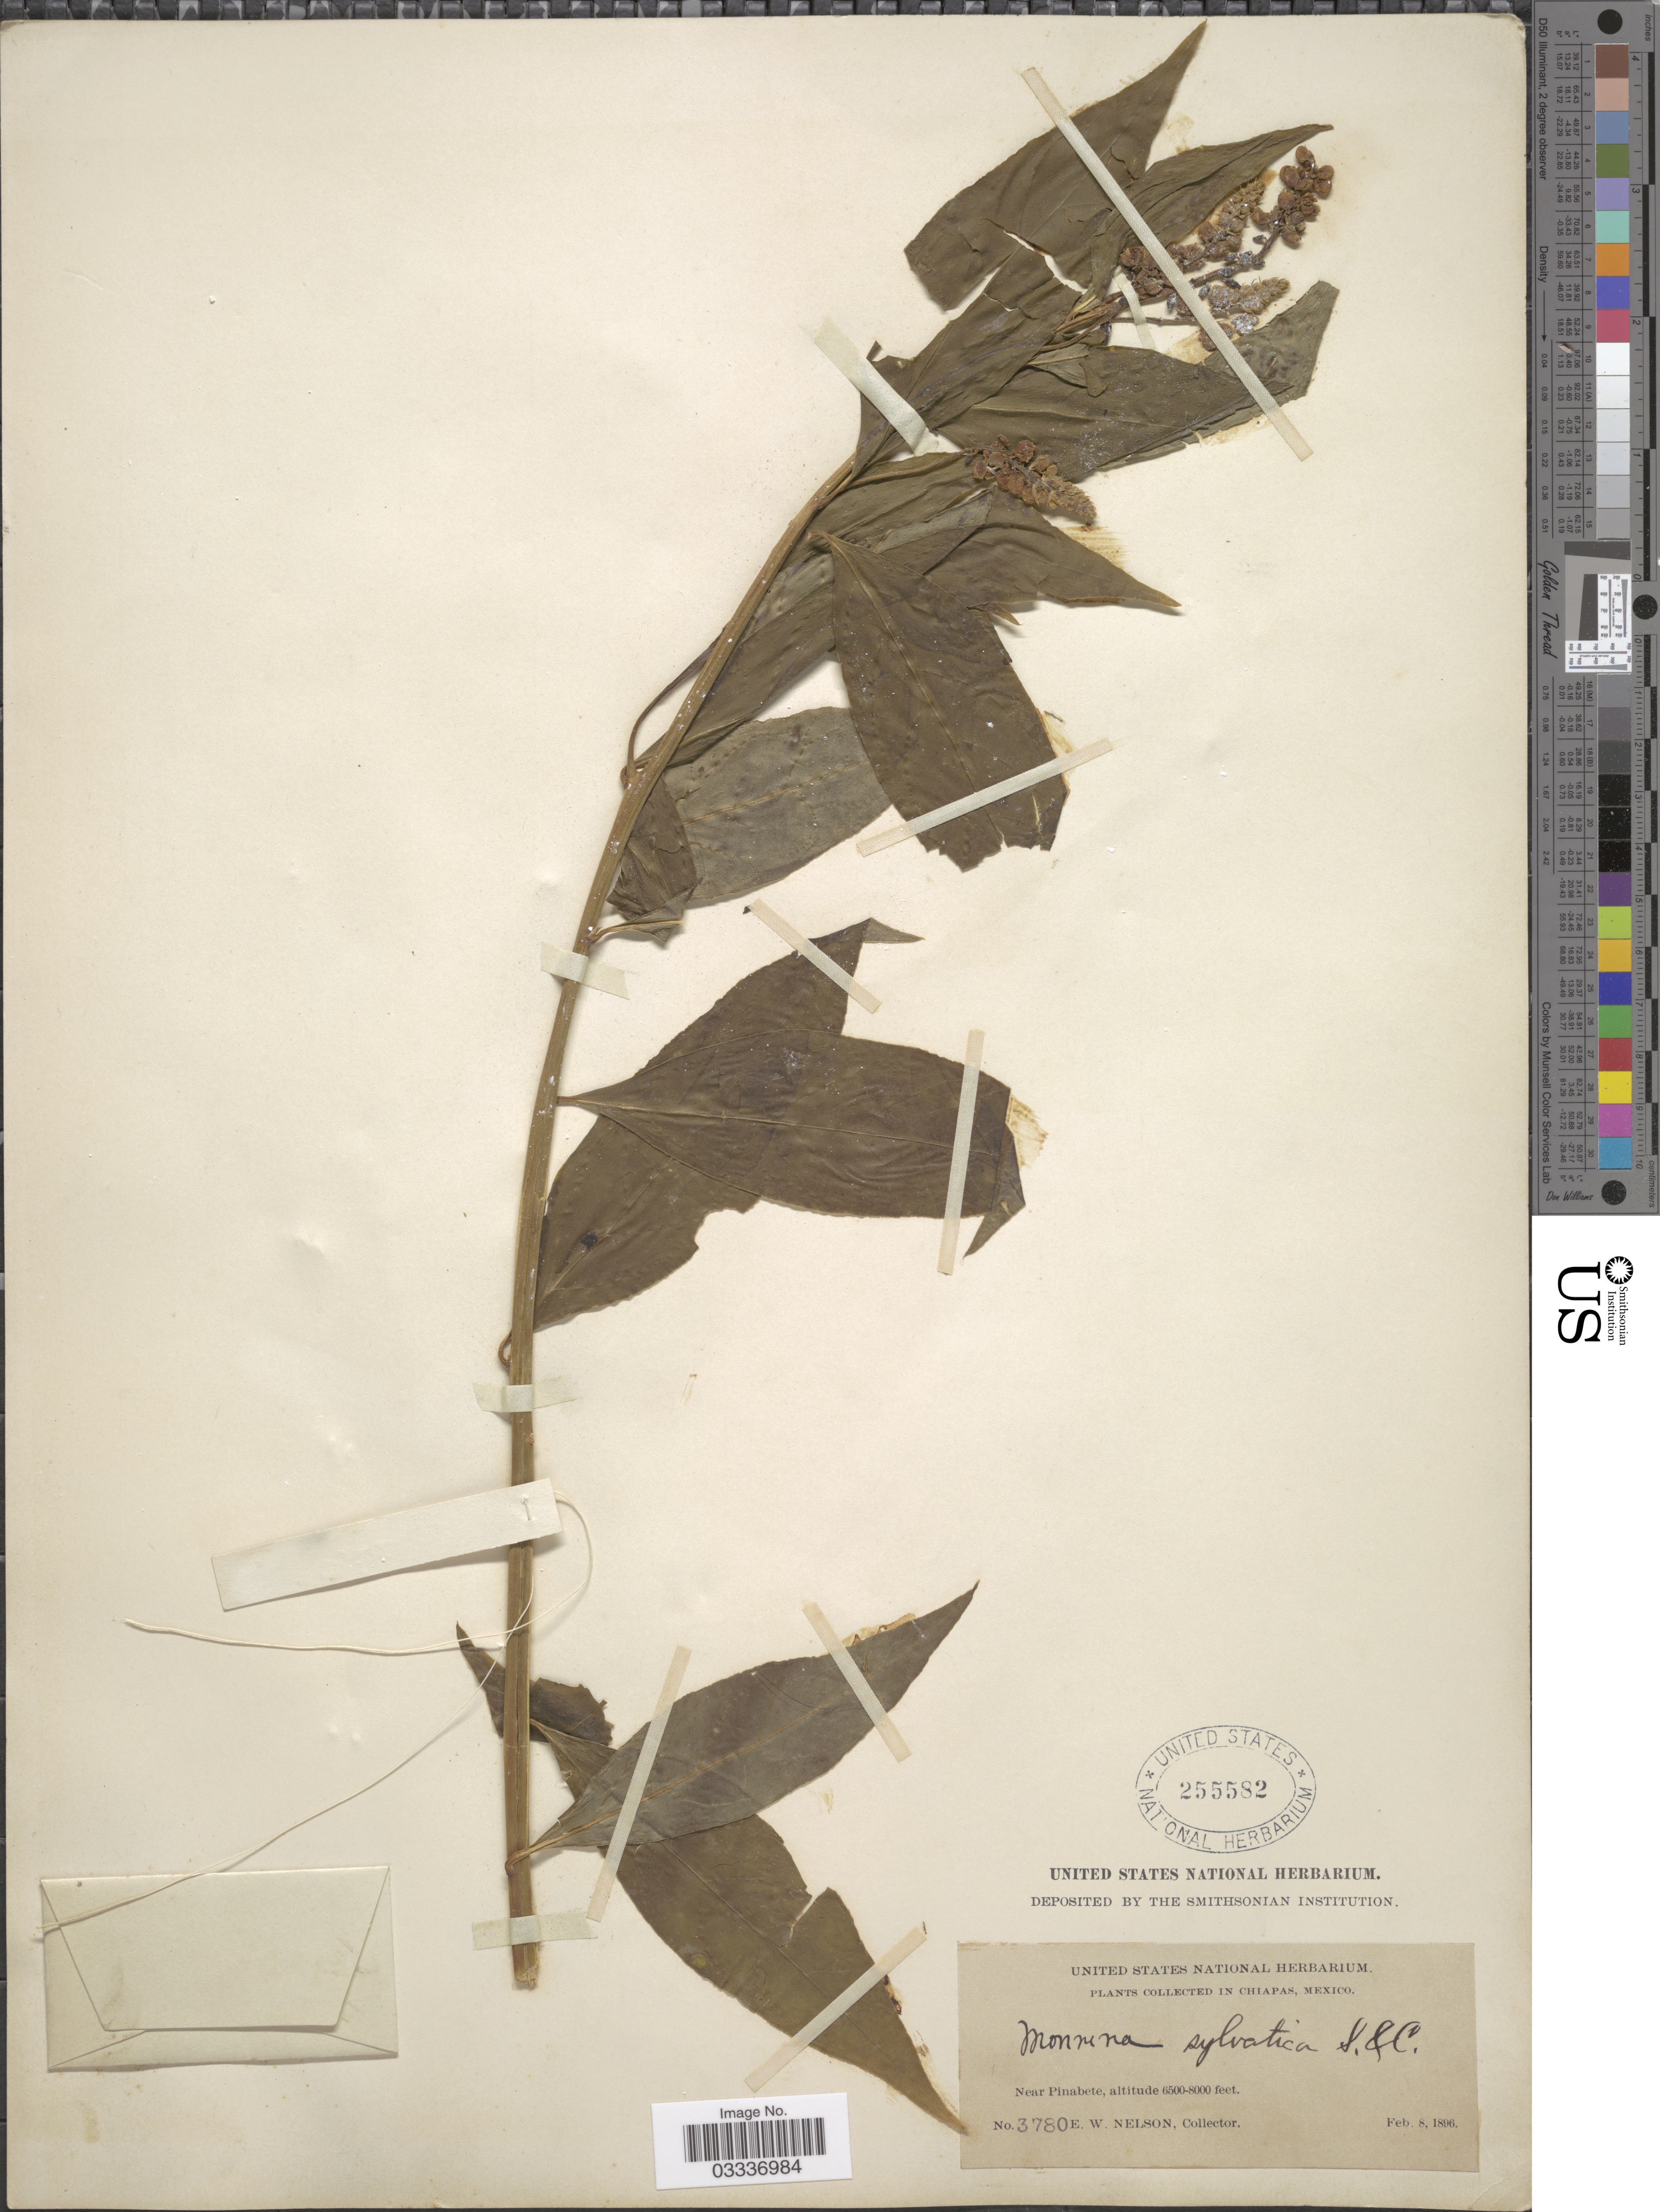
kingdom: Plantae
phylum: Tracheophyta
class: Magnoliopsida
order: Fabales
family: Polygalaceae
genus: Monnina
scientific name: Monnina sylvatica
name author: Schltdl. & Cham.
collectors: E. W. Nelson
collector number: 3780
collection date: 1896-02-08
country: Mexico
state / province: Chiapas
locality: Near Pinabete.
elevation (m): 1981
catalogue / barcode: US 255582